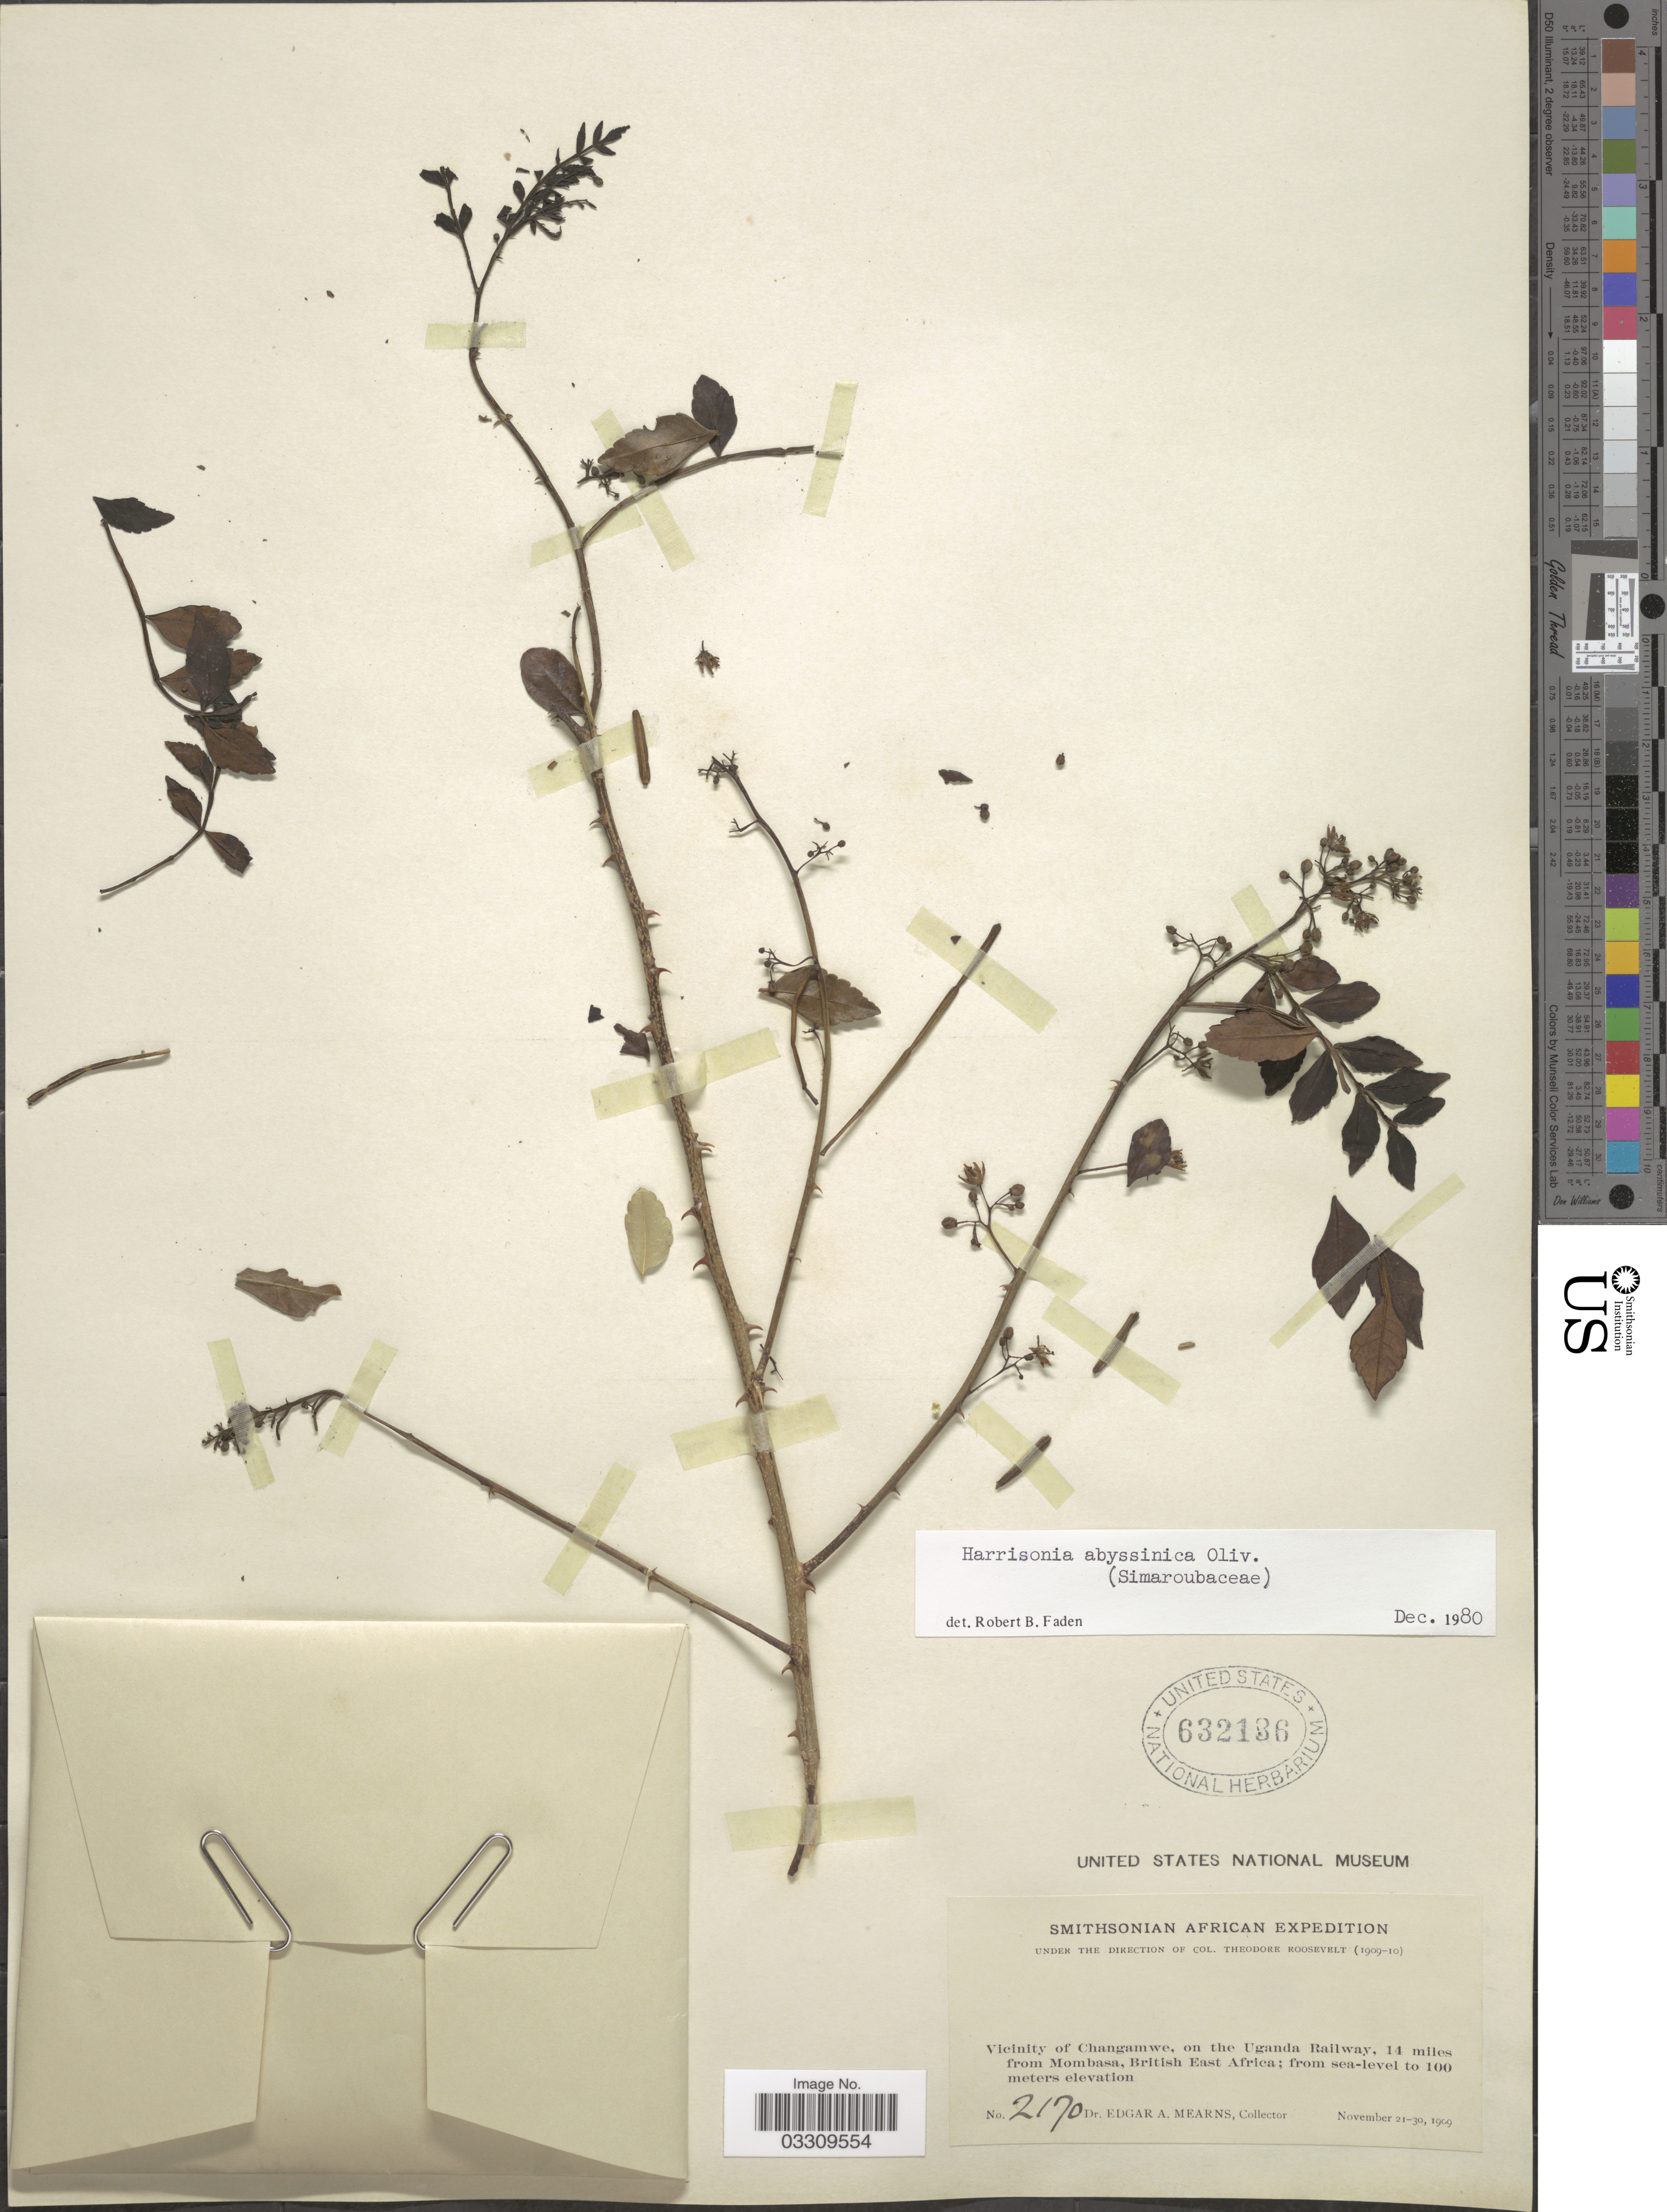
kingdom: Plantae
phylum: Tracheophyta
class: Magnoliopsida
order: Sapindales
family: Rutaceae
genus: Harrisonia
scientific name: Harrisonia abyssinica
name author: Oliv.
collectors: E. A. Mearns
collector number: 2170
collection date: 1909-11-21/1909-11-30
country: Kenya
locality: Vicinity of Changamwe, on the Uganda Railway, 14 miles from Mombasa, British East Africa.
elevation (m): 0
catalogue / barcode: US 632136